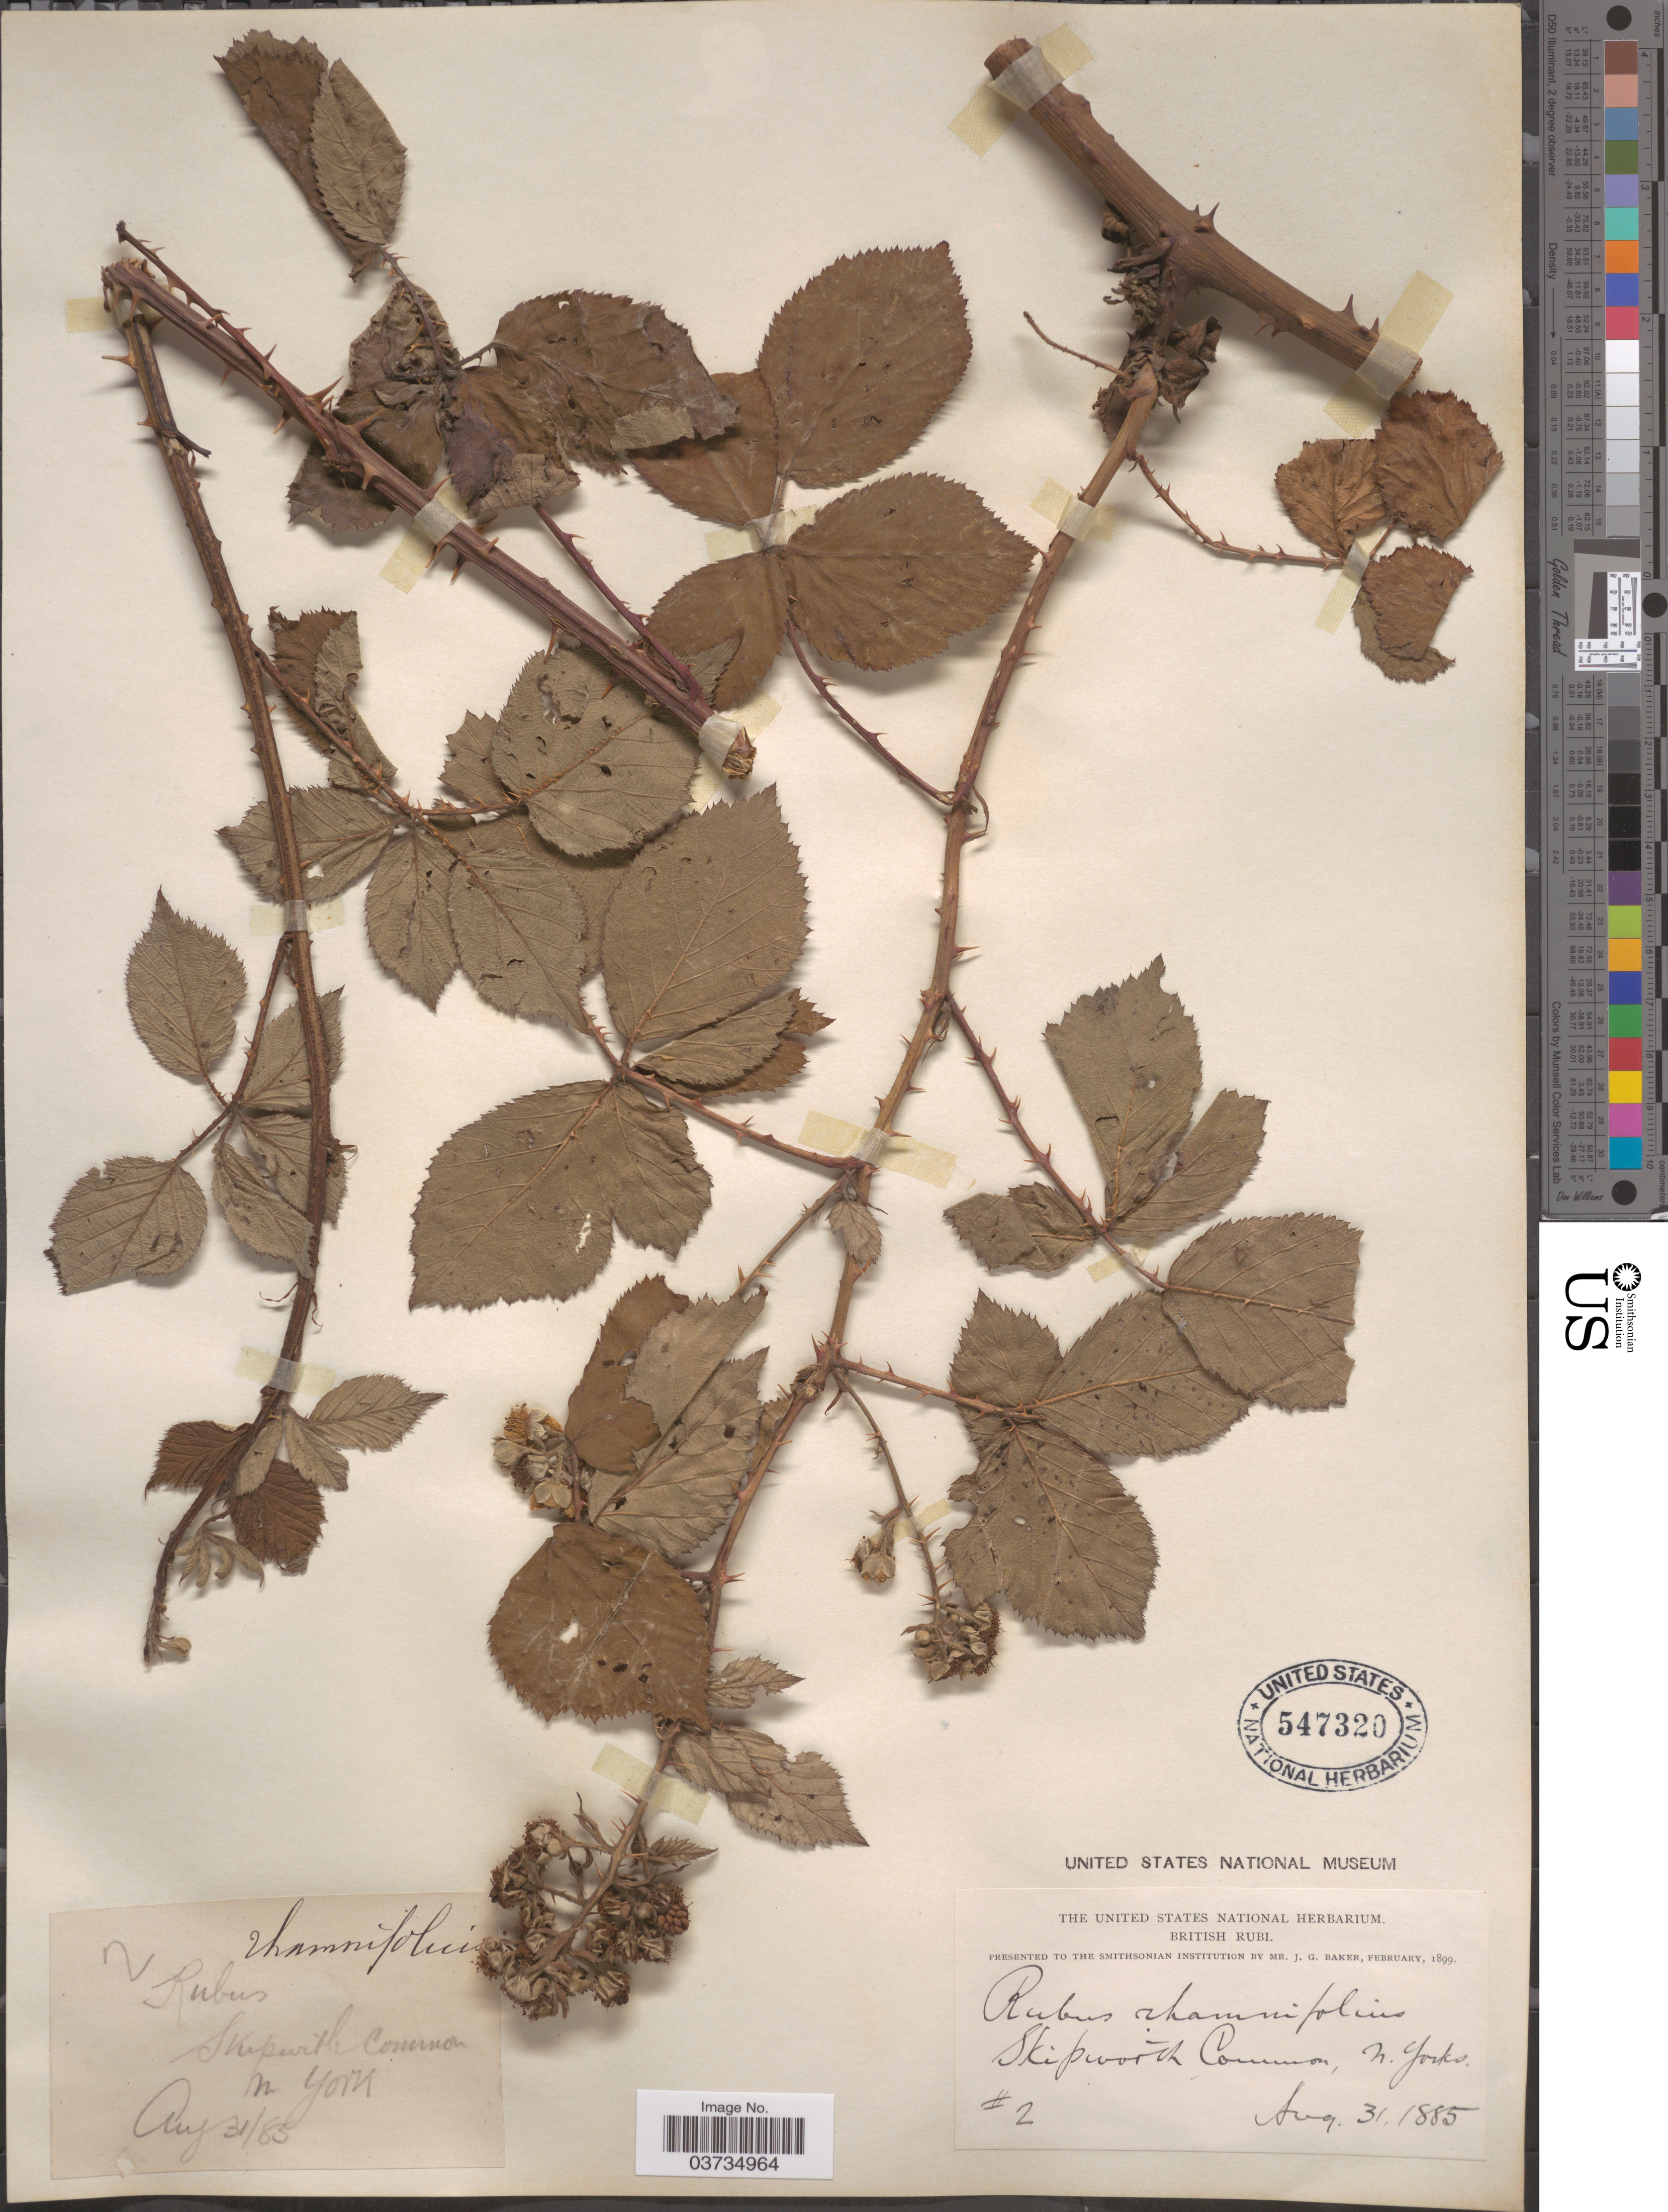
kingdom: Plantae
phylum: Tracheophyta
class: Magnoliopsida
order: Rosales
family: Rosaceae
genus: Rubus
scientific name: Rubus rhamnifolius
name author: Weihe & Nees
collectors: ex herb. United States National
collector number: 2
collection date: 1885-08-31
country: United Kingdom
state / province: England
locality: Skipwith Common, N. Yorks.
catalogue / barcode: US 547320